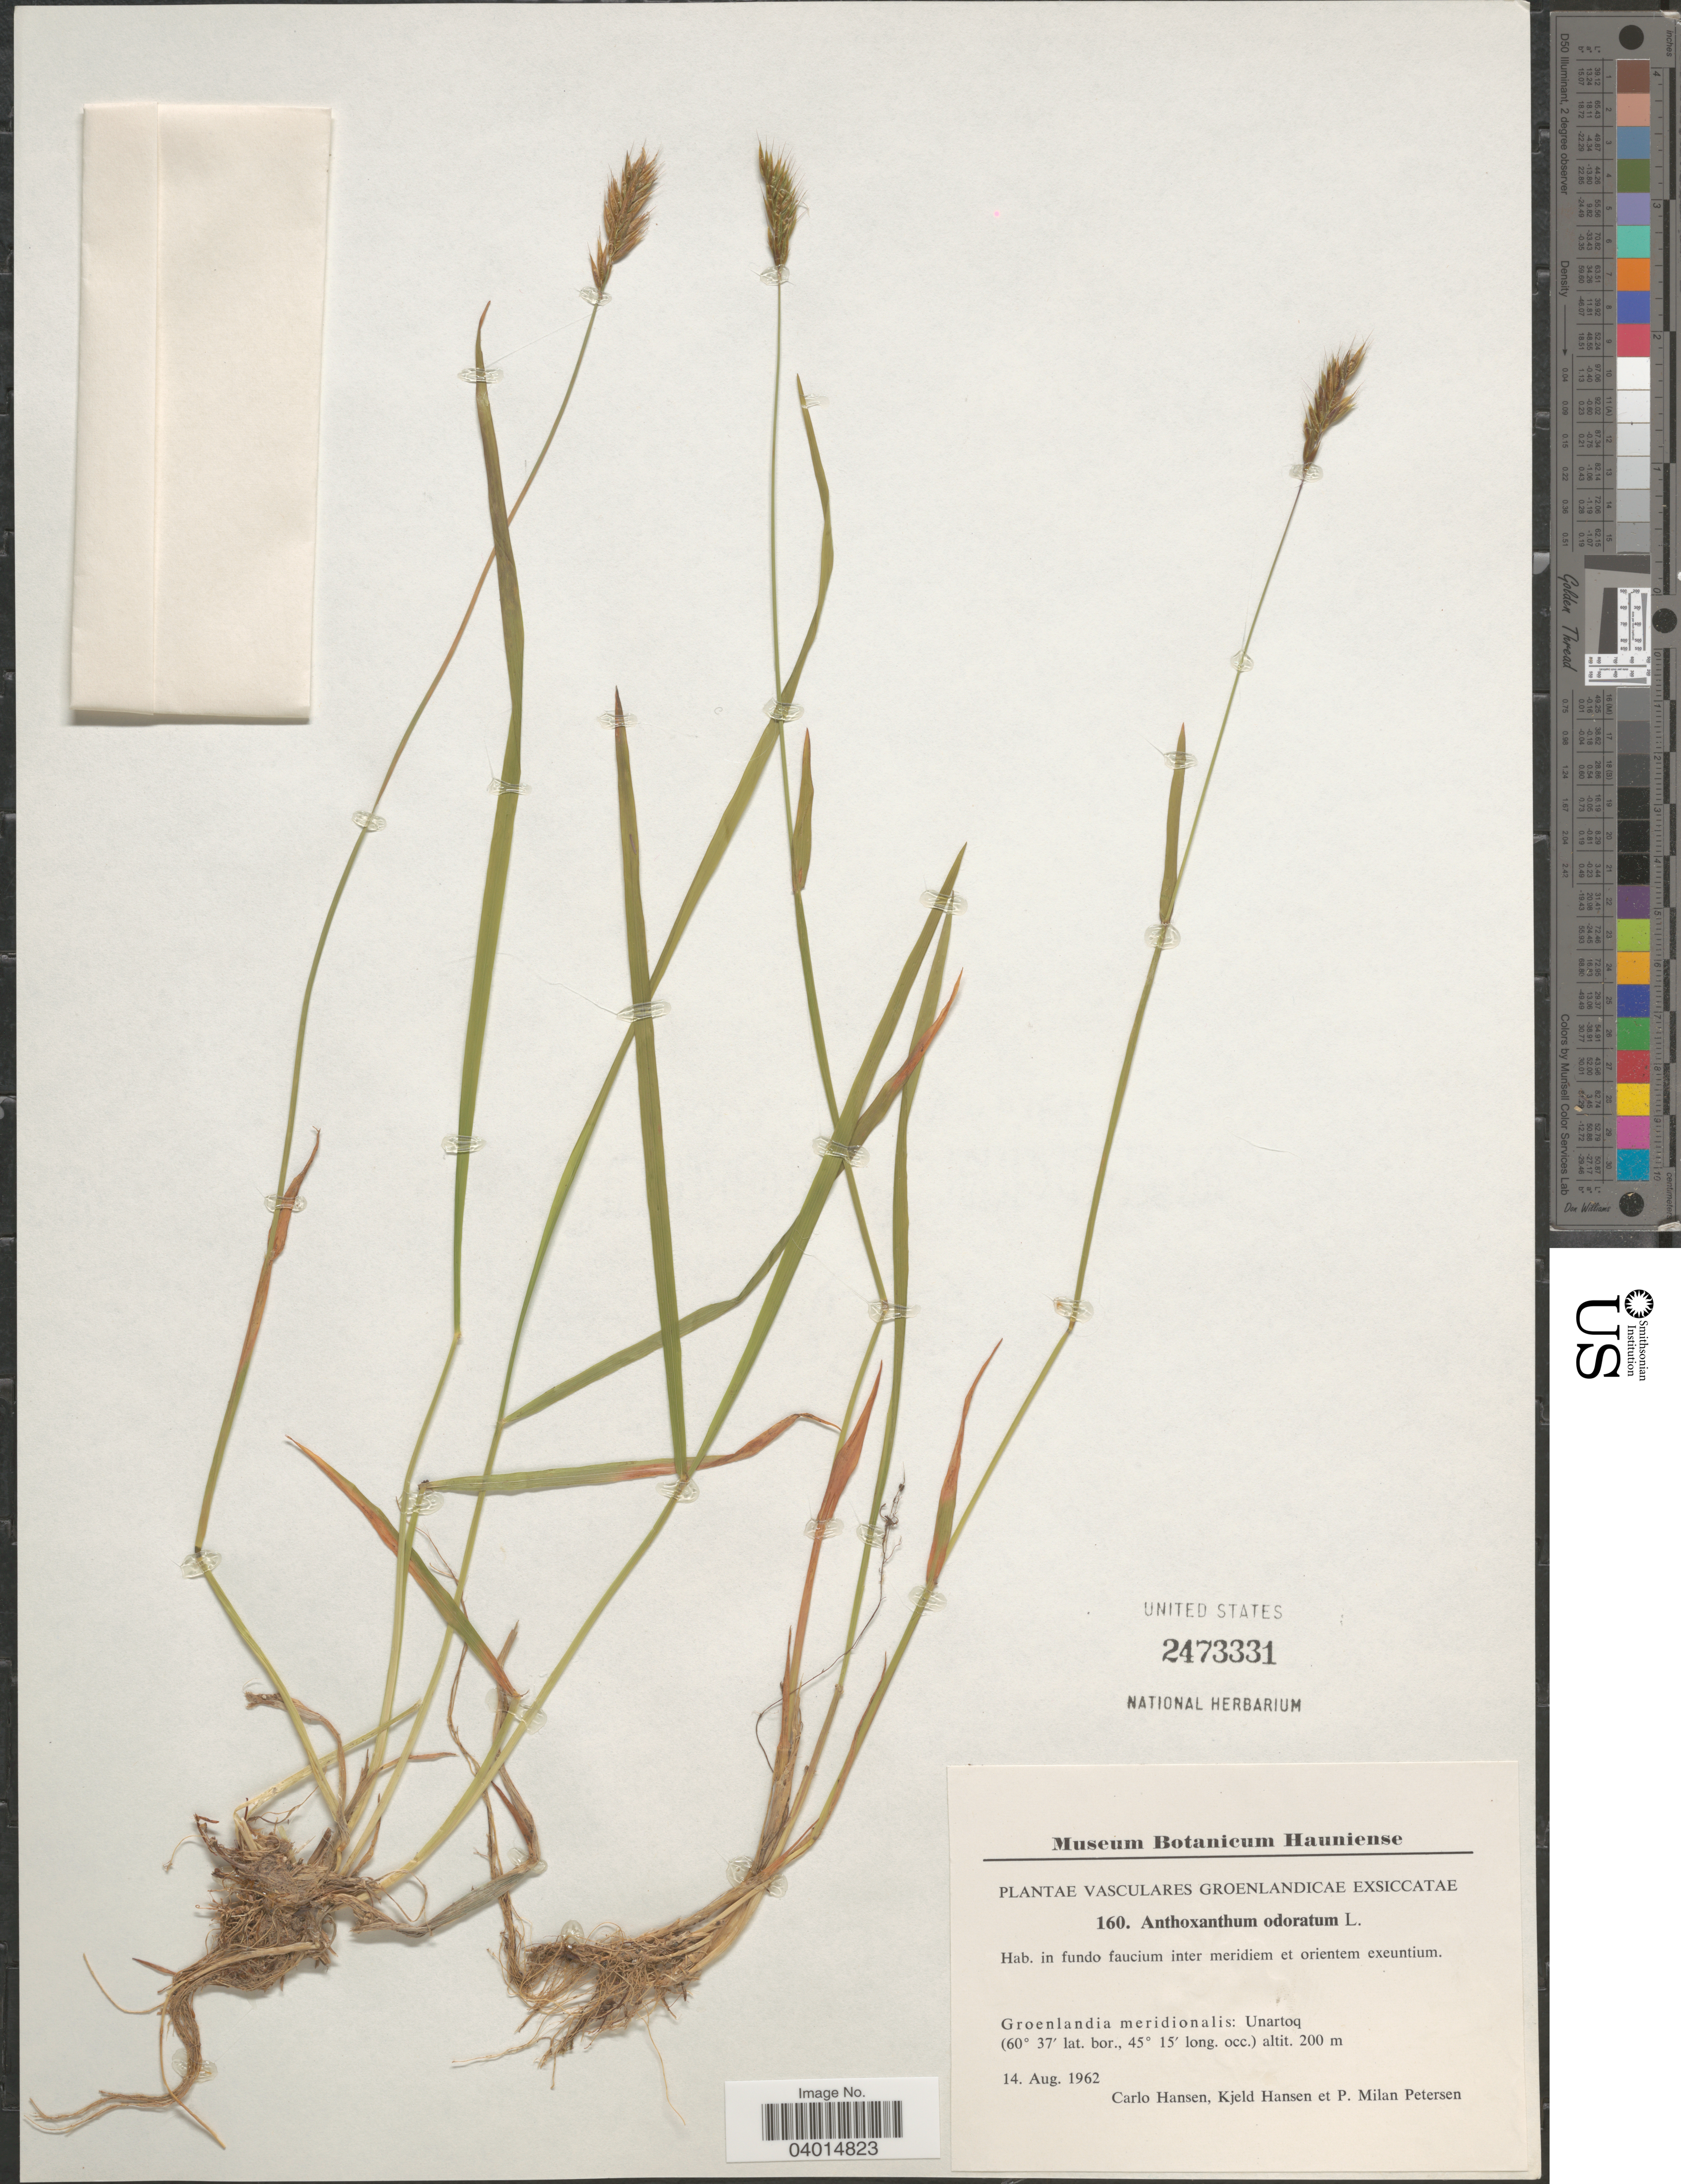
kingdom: Plantae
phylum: Tracheophyta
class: Liliopsida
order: Poales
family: Poaceae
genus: Anthoxanthum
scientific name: Anthoxanthum odoratum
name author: L.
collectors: C. Hansen, K. Hansen & P. Petersen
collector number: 160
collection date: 1962-08-14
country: Greenland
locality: Groenlandicae. Groenlandia meridionalis: Unartoq.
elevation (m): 200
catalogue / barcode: US 2473331